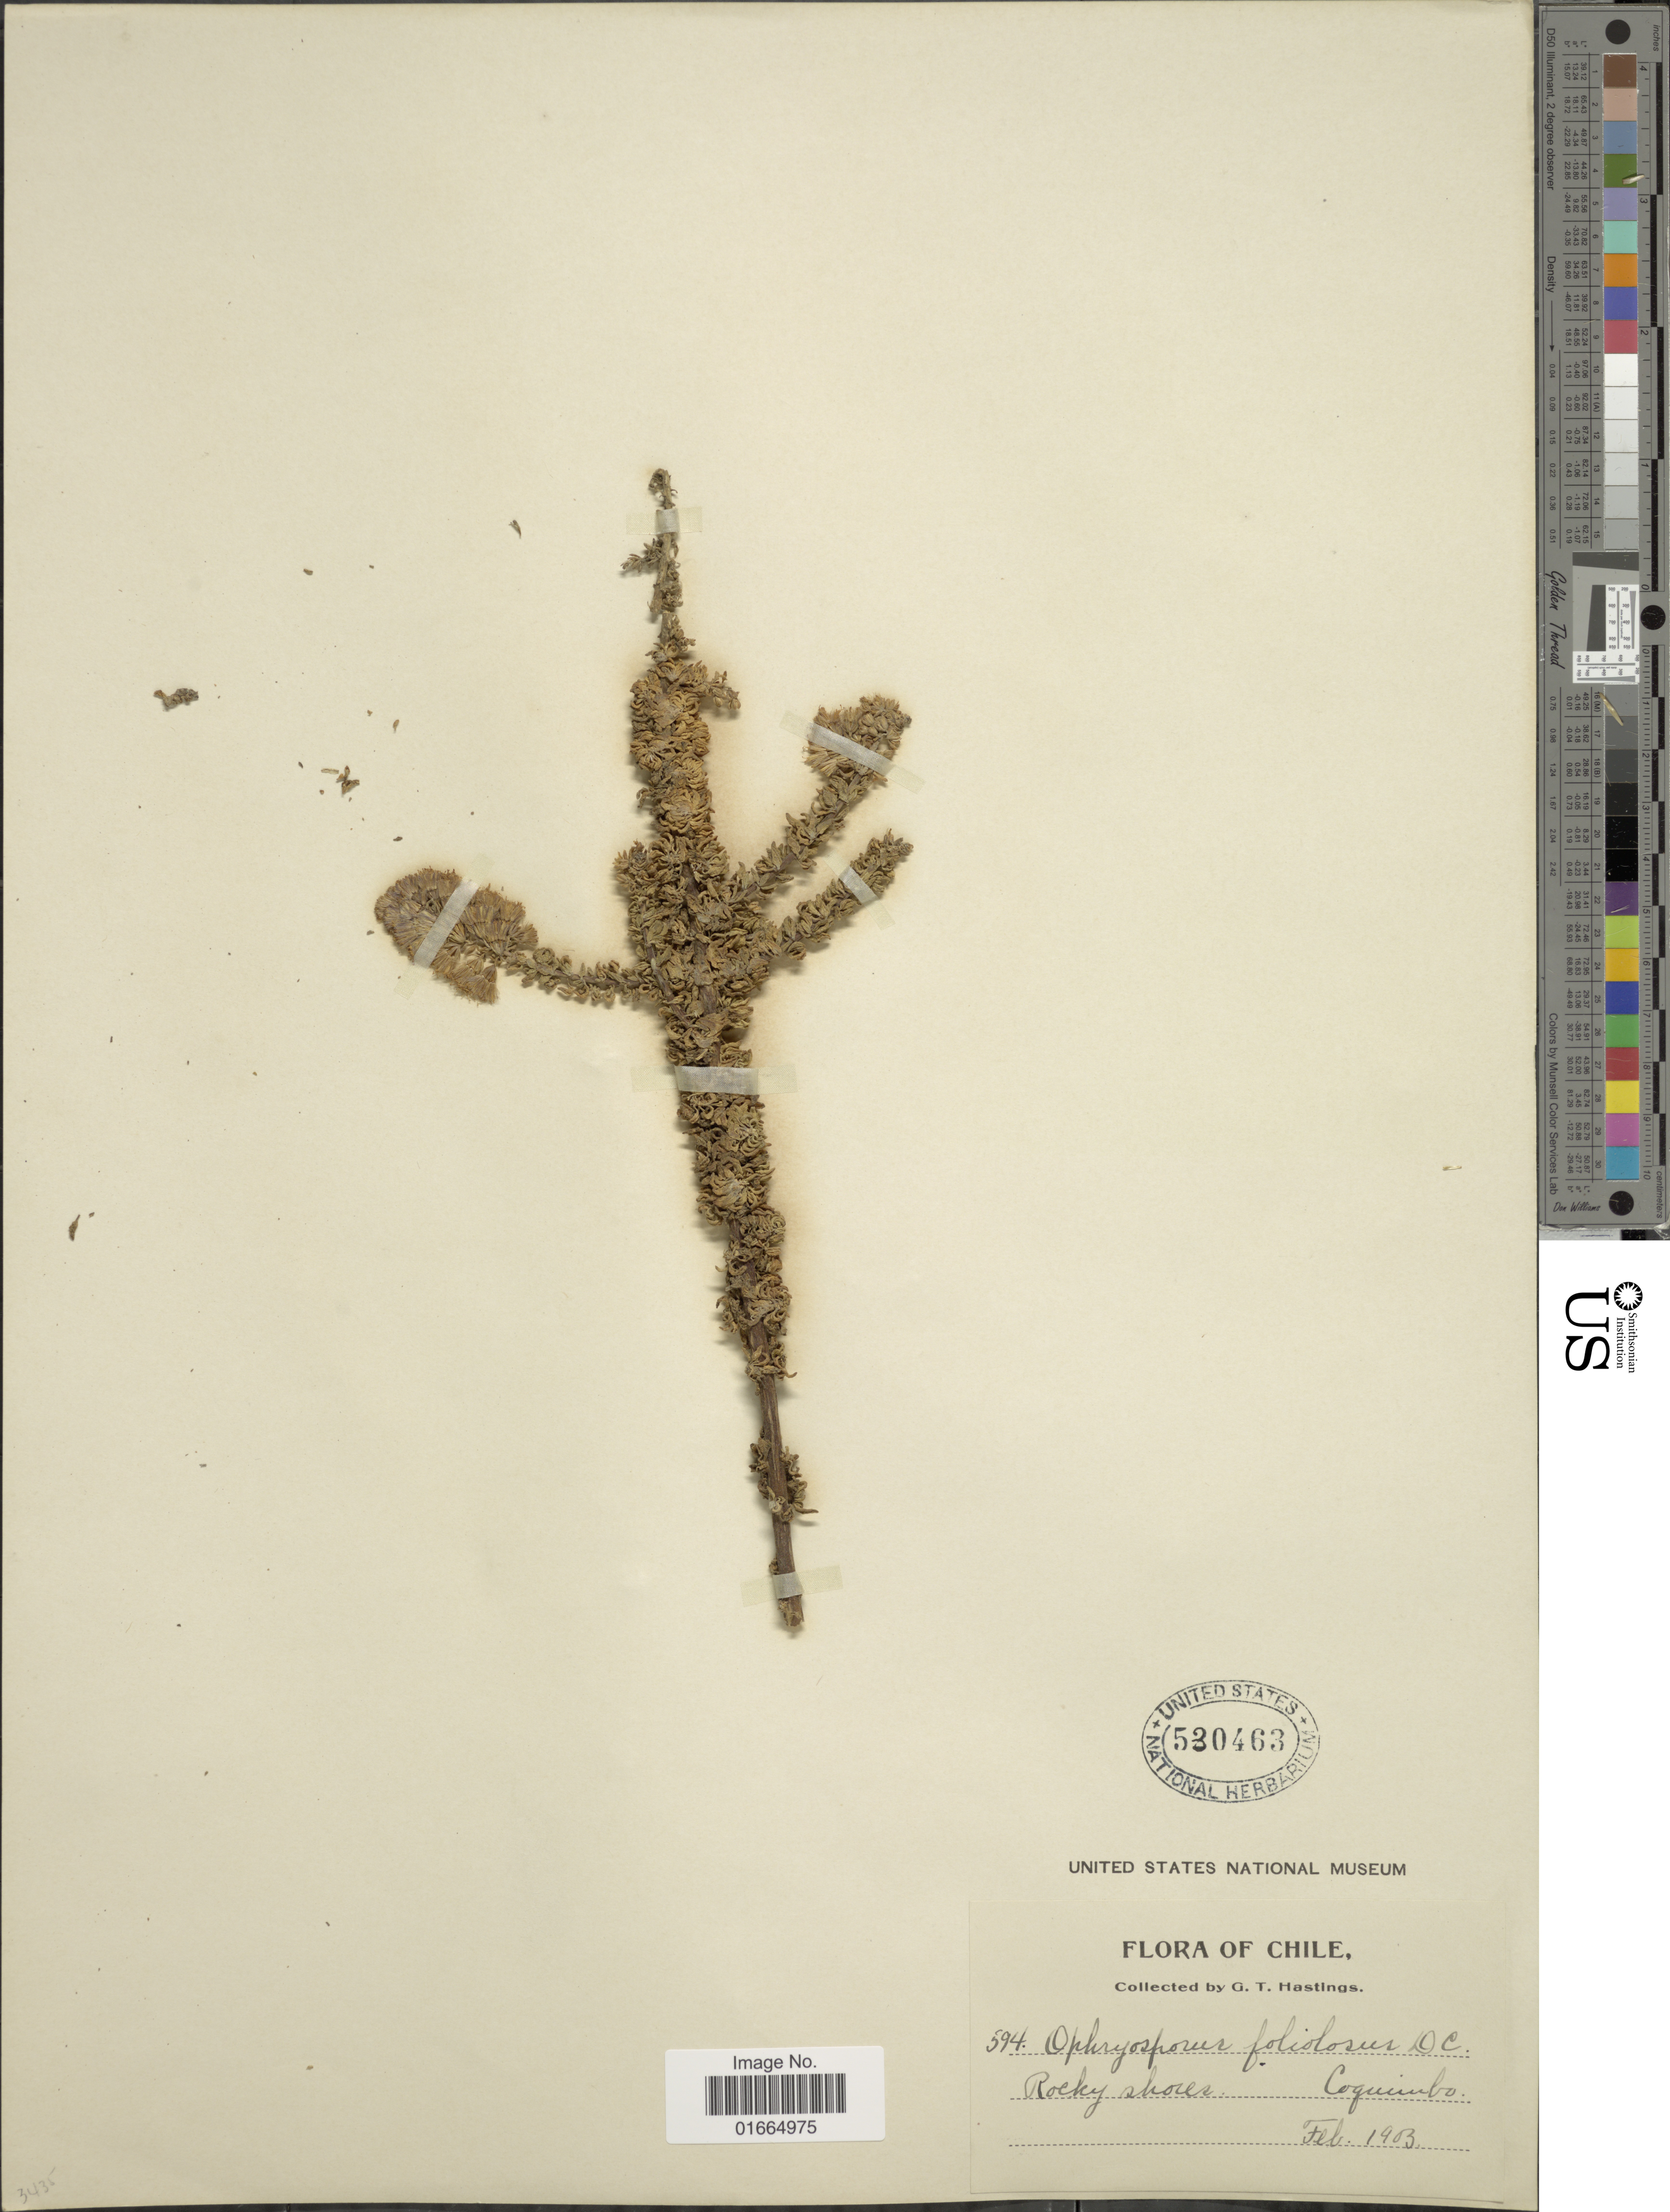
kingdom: Plantae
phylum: Tracheophyta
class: Magnoliopsida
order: Asterales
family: Asteraceae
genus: Ophryosporus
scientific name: Ophryosporus triangularis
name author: Meyen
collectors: G. Hastings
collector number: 594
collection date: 1903-02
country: Chile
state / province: Coquimbo (IV)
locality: Rocky shores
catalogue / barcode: US 530463